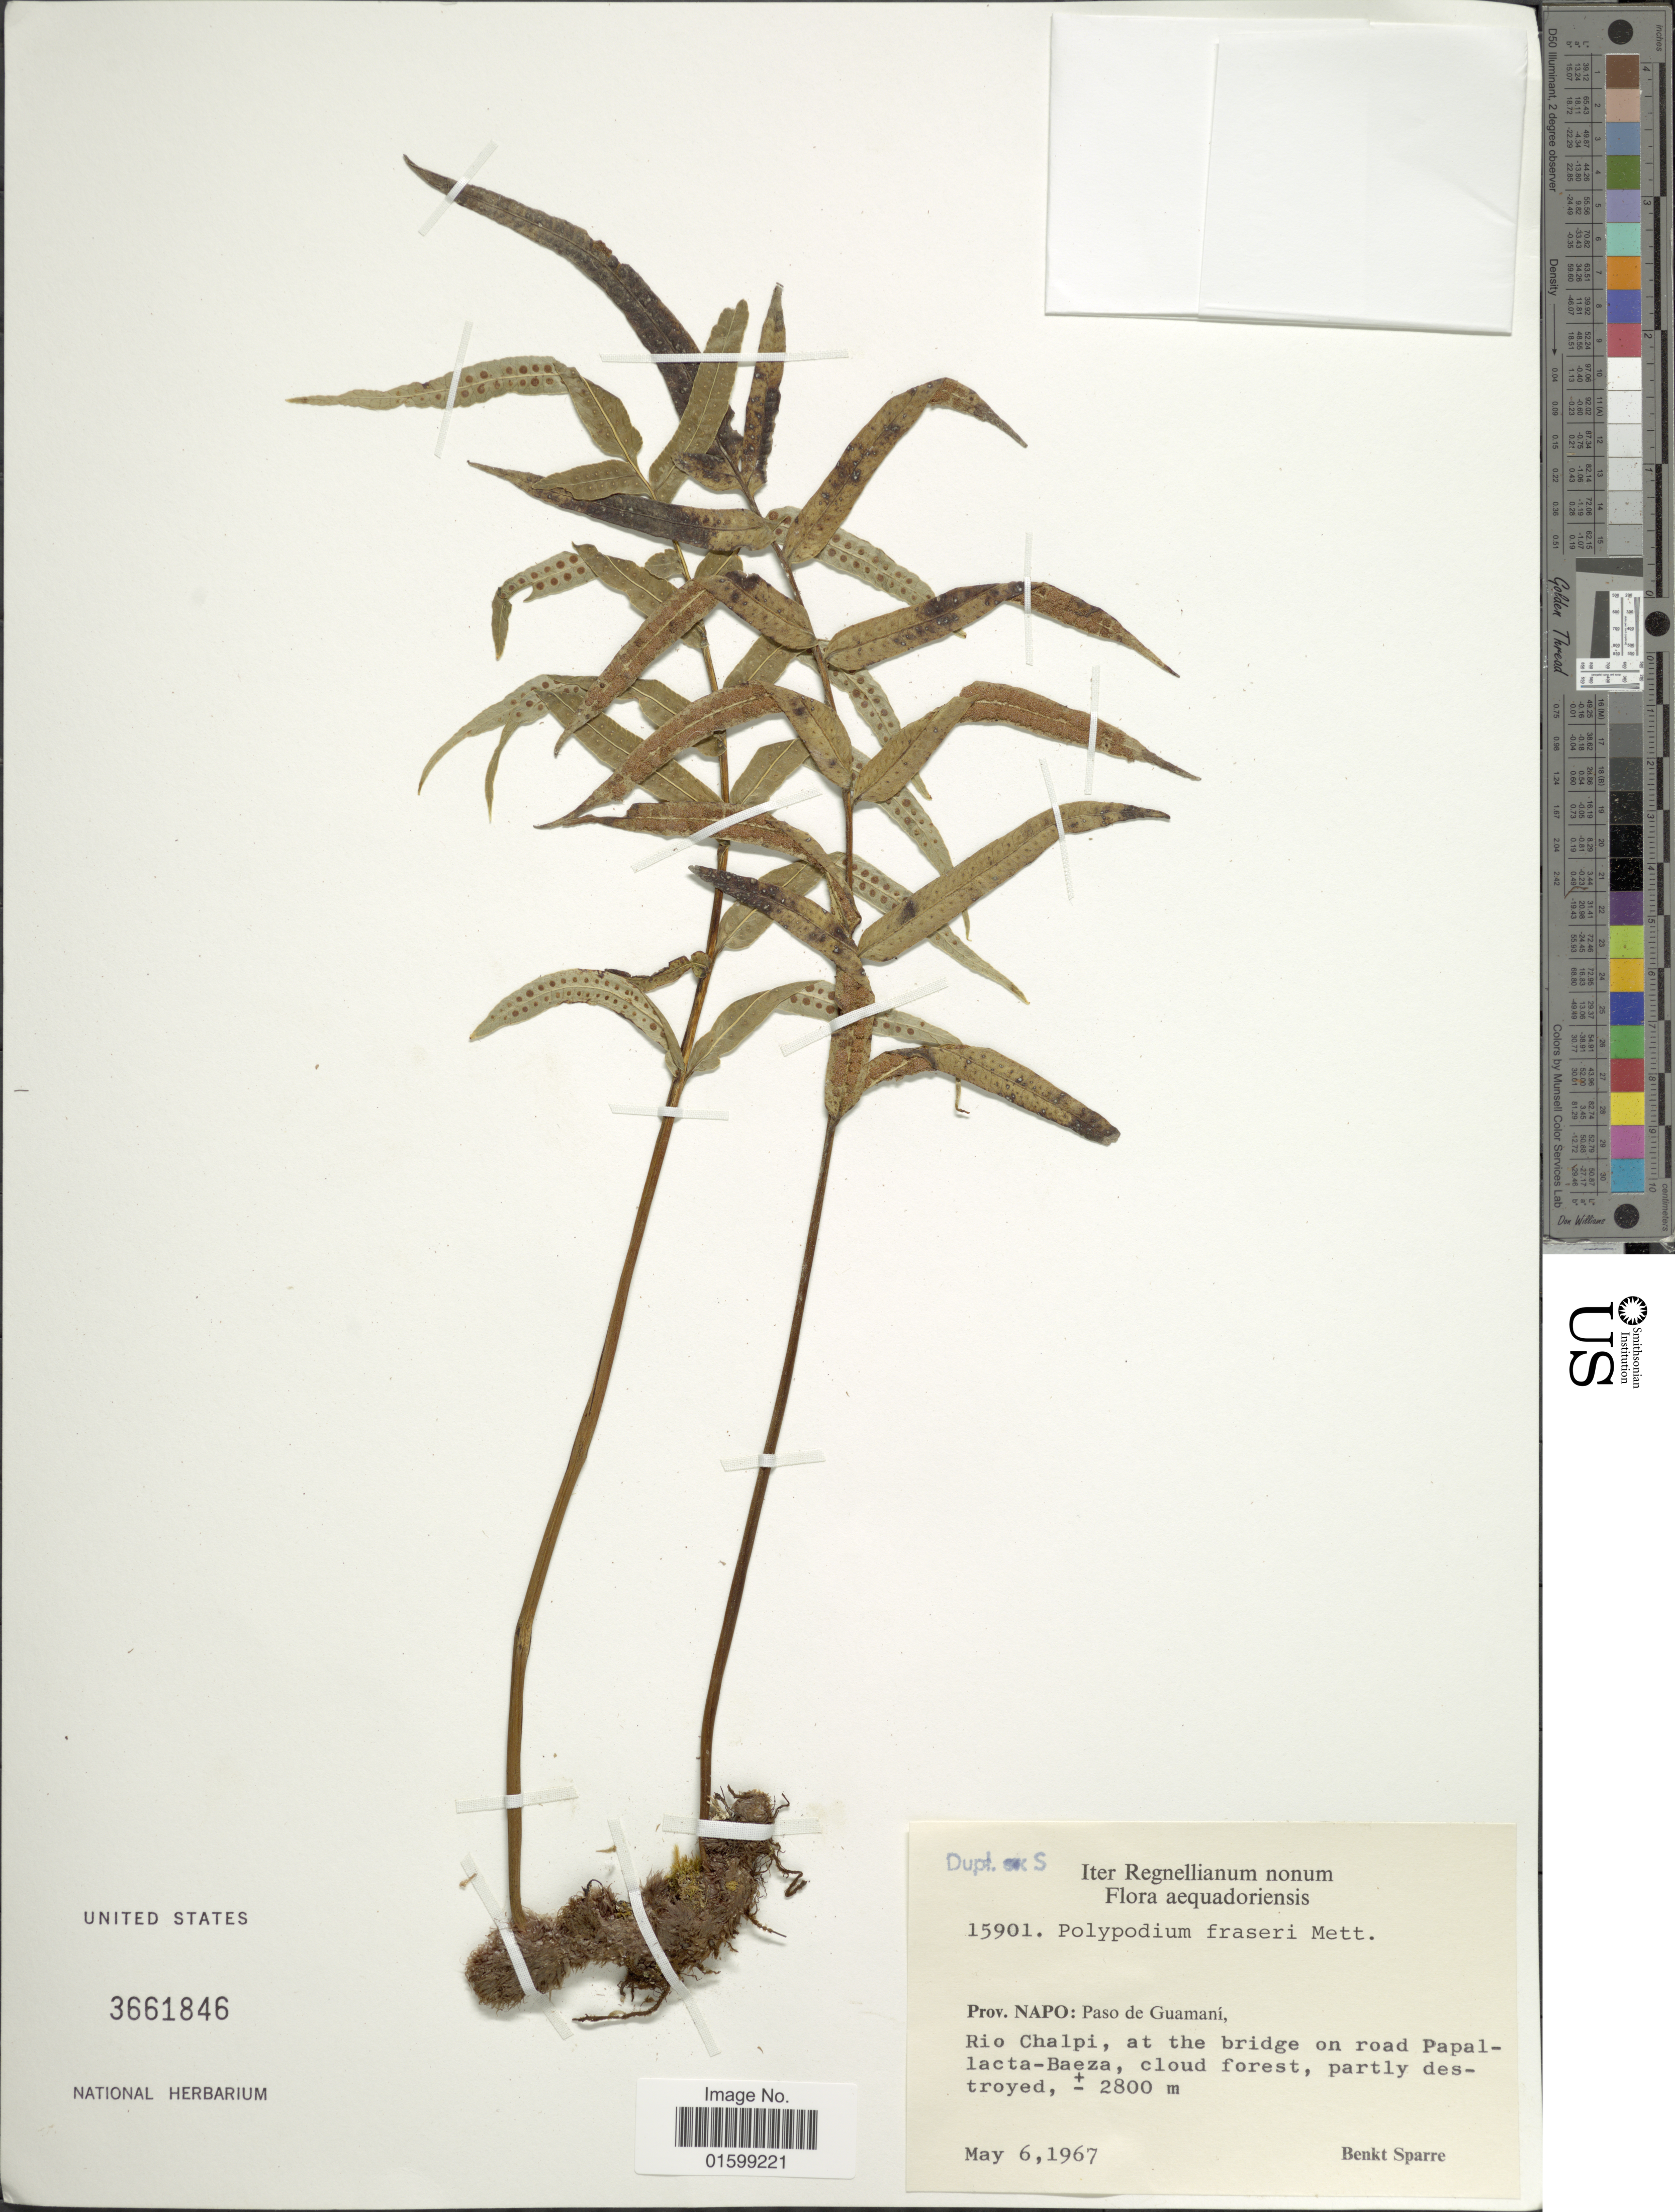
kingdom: Plantae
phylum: Tracheophyta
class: Polypodiopsida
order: Polypodiales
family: Polypodiaceae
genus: Pleopeltis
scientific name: Pleopeltis fraseri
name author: (Kuhn) A.R. Sm.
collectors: B. Sparre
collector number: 15901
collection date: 1967-05-06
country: Ecuador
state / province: Napo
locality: Paso de Guamaní, Rio Chalpo, at the bridge on road Papal-lacta-Baeza, cloud forest, partly destroyed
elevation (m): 2800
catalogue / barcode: US 3661846